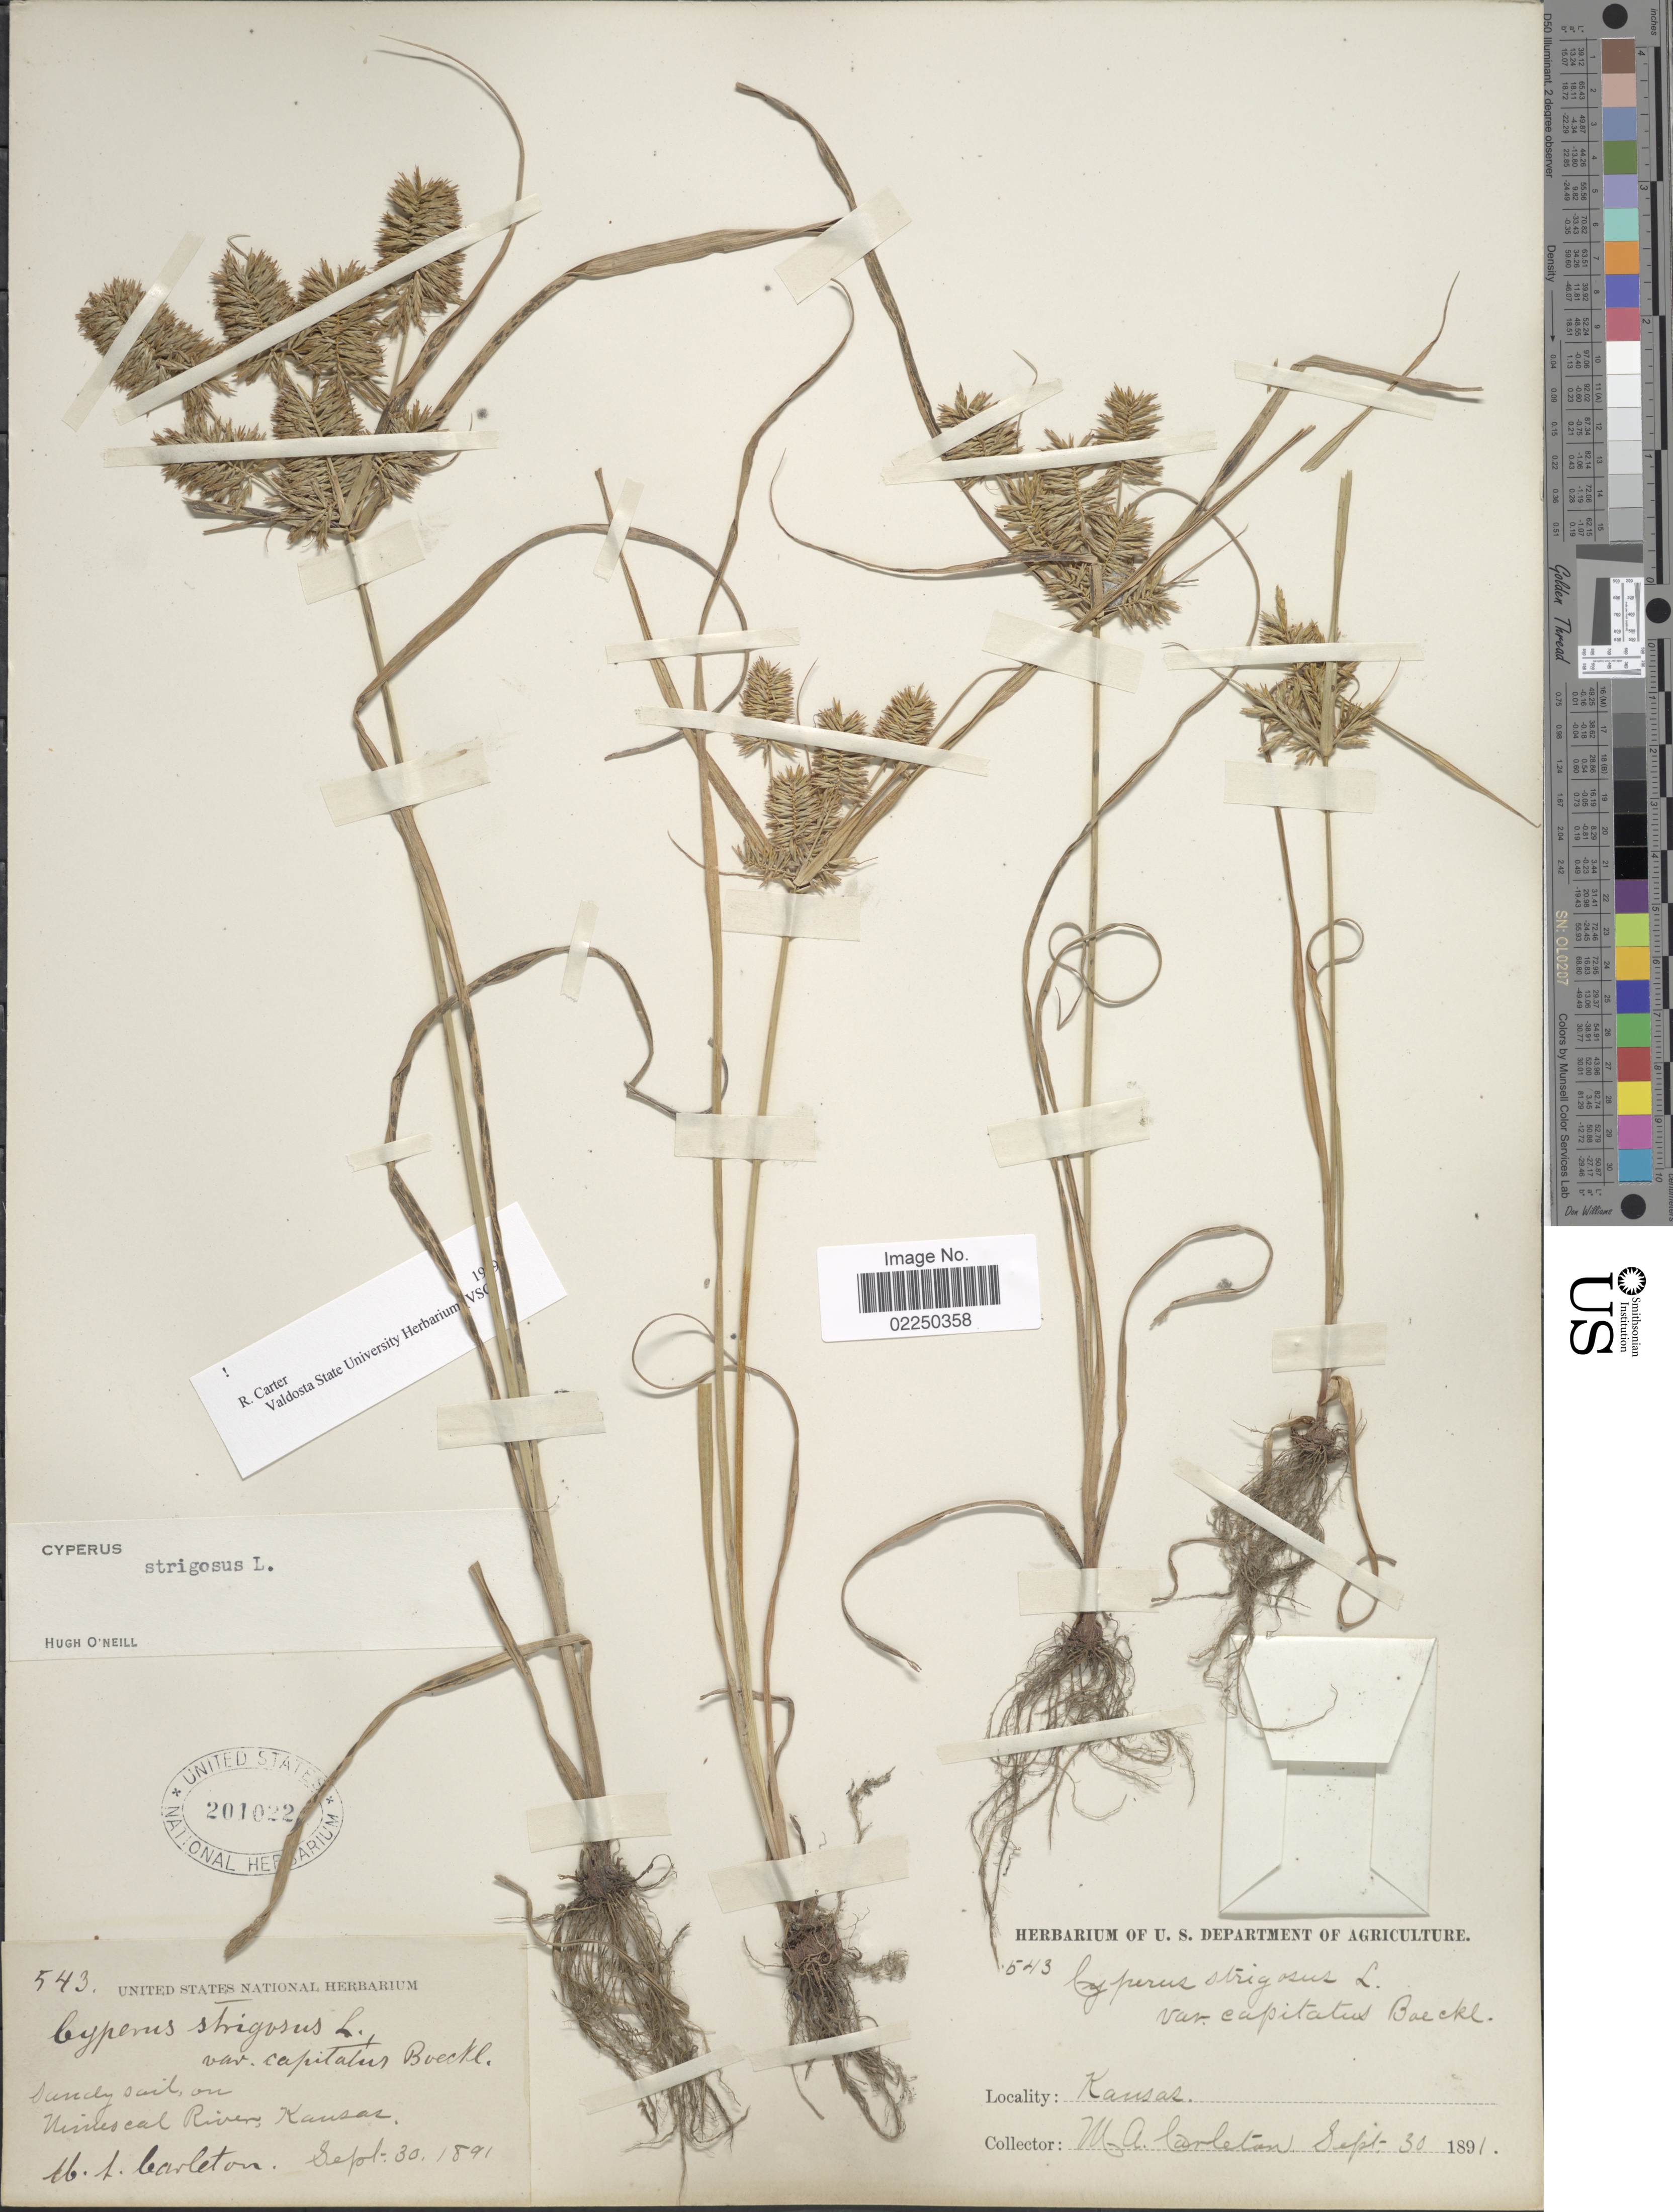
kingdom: Plantae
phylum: Tracheophyta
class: Liliopsida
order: Poales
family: Cyperaceae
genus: Cyperus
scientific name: Cyperus strigosus L.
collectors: M. A. Carleton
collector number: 543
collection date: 1891-09-30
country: United States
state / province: Kansas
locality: Sandy soil, on Ninnescah River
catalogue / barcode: US 201022